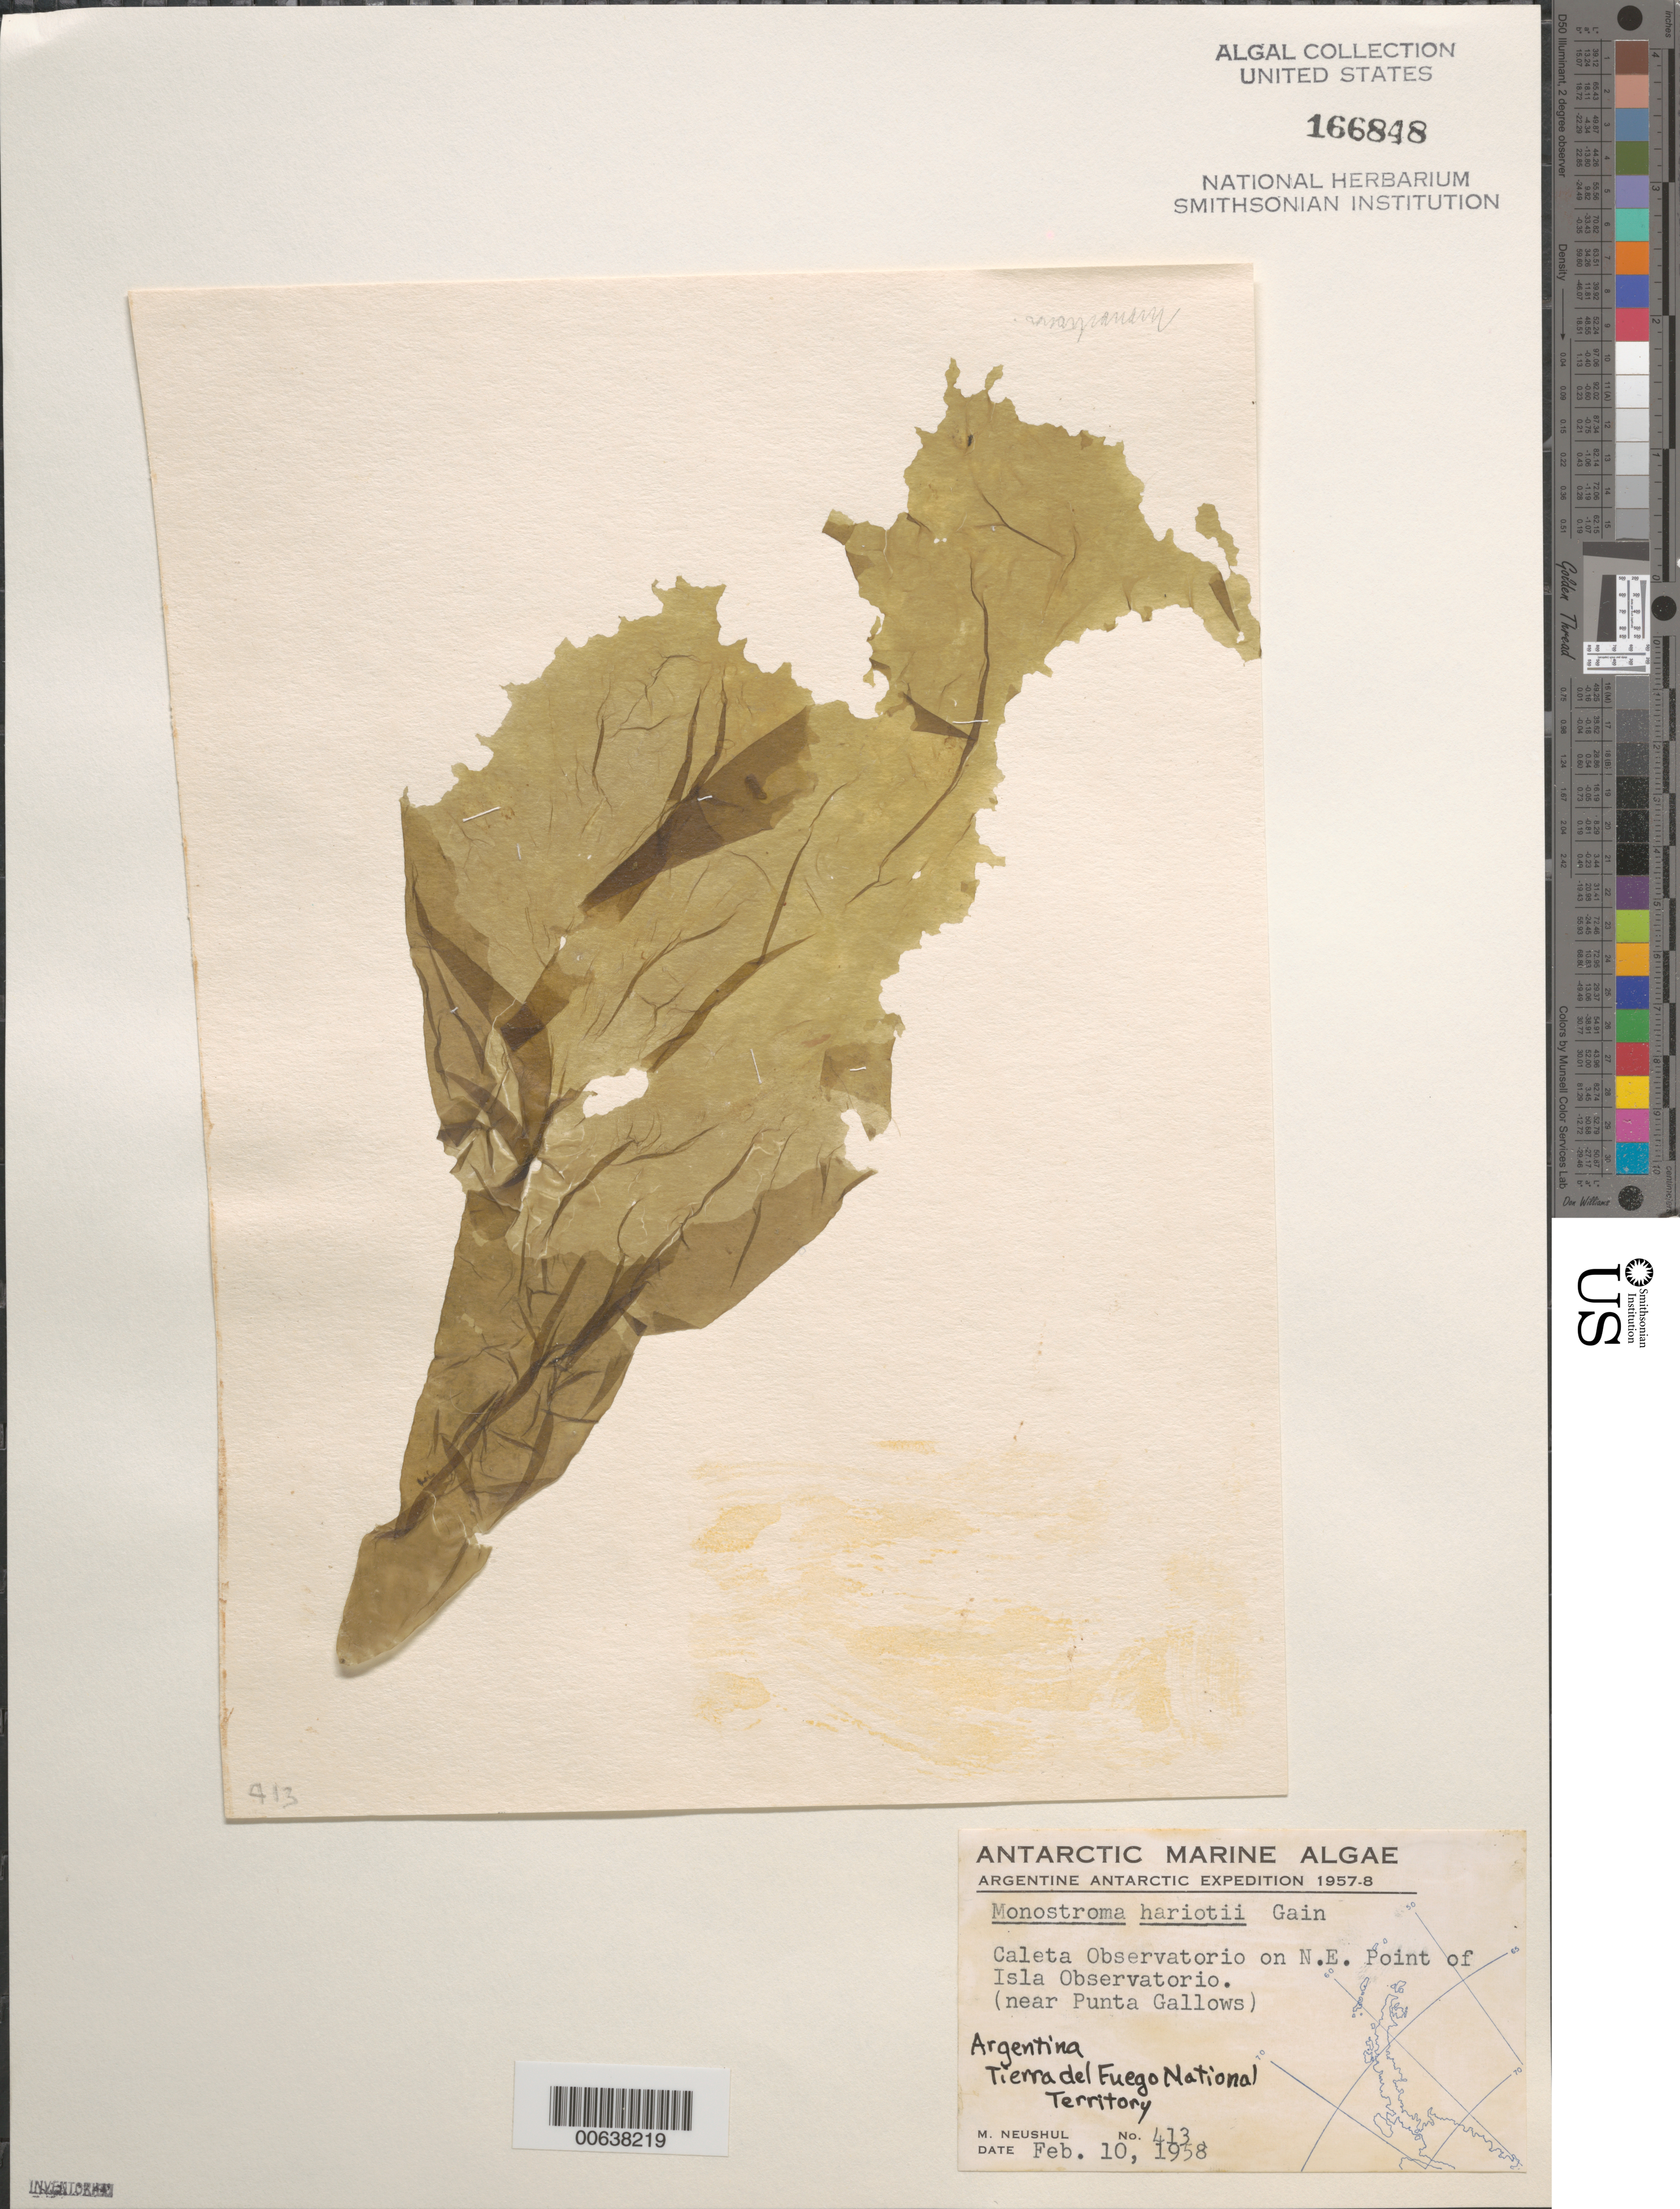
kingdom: Plantae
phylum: Chlorophyta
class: Ulvophyceae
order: Ulvales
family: Monostromataceae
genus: Monostroma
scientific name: Monostroma hariotii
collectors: M. Neushul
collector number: Neushul 413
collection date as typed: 10 Feb 1958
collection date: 1958-02-10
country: Argentina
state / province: Tierra del Fuego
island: Isla Observatorio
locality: Caleta Observatorio, near Punta Gallows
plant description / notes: Argentine Antarctic Expedition, 1957-1958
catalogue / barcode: US 166848